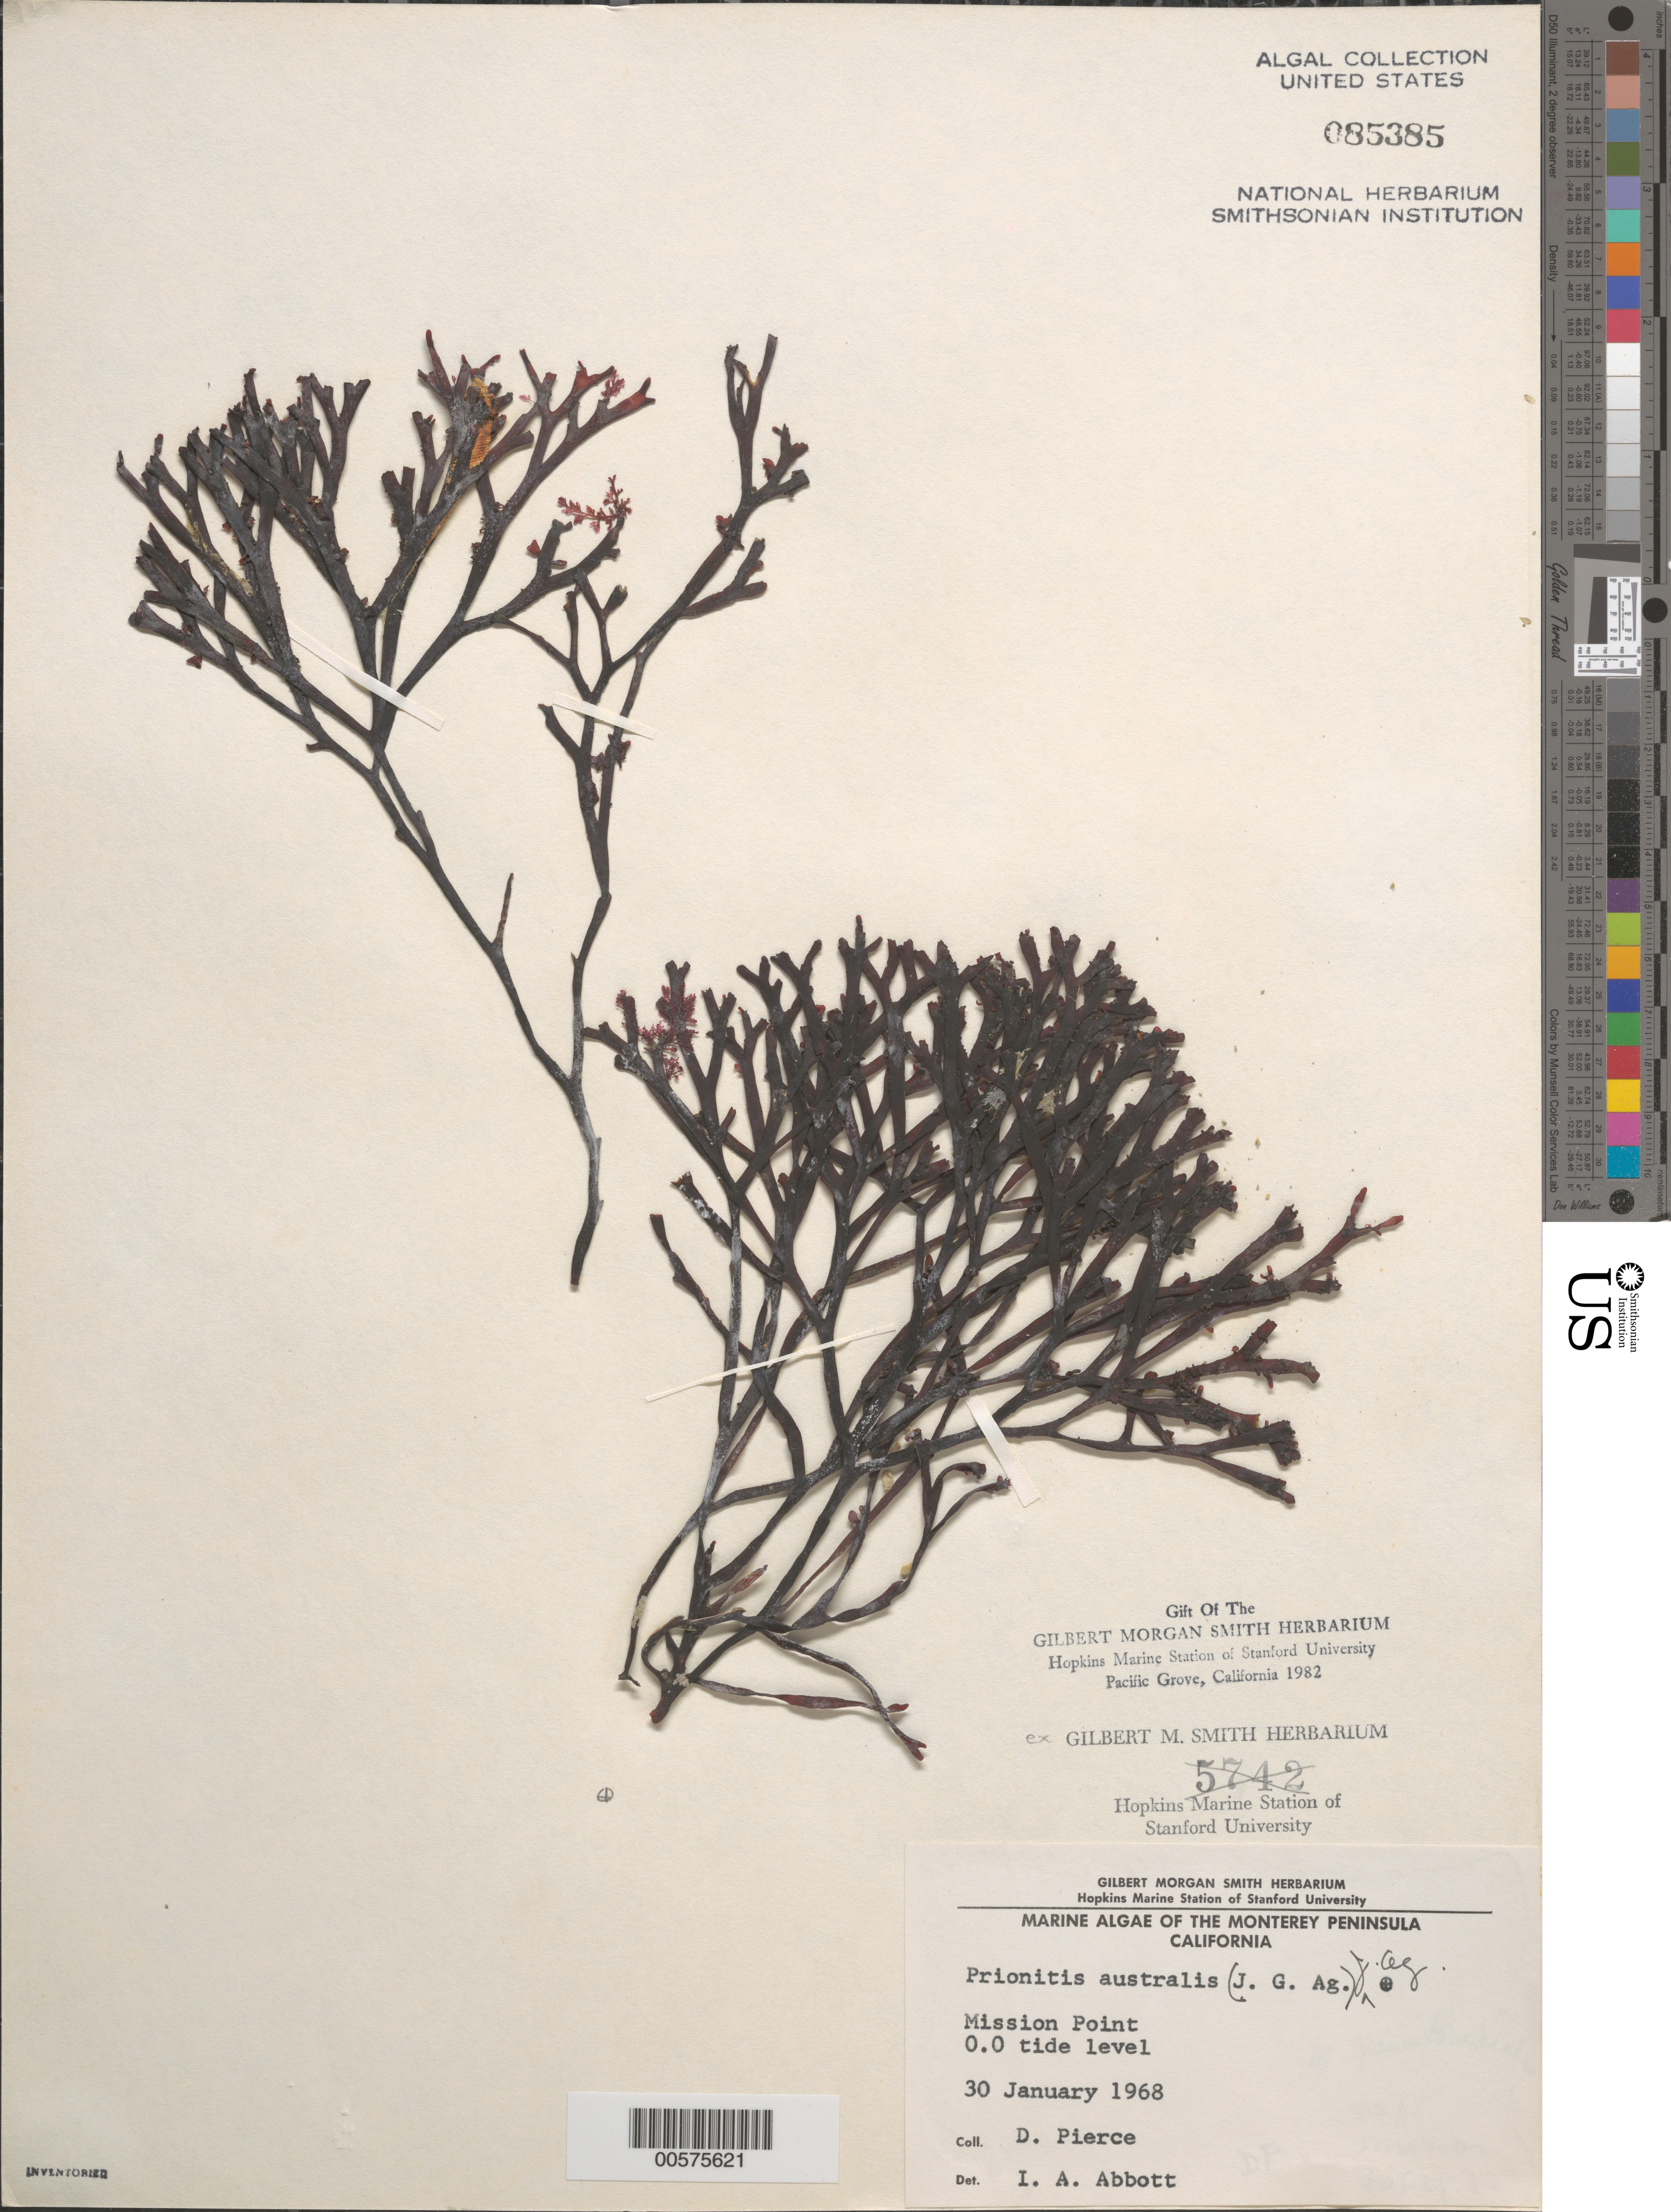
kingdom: Plantae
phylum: Rhodophyta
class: Florideophyceae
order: Cryptonemiales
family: Cryptonemiaceae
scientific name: Prionitis australis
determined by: Abbott, Isabella A.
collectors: D. Pierce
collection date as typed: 30 Jan 1968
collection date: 1968-01-30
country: United States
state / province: California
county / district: Monterey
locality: Mission Point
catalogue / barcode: US 85385